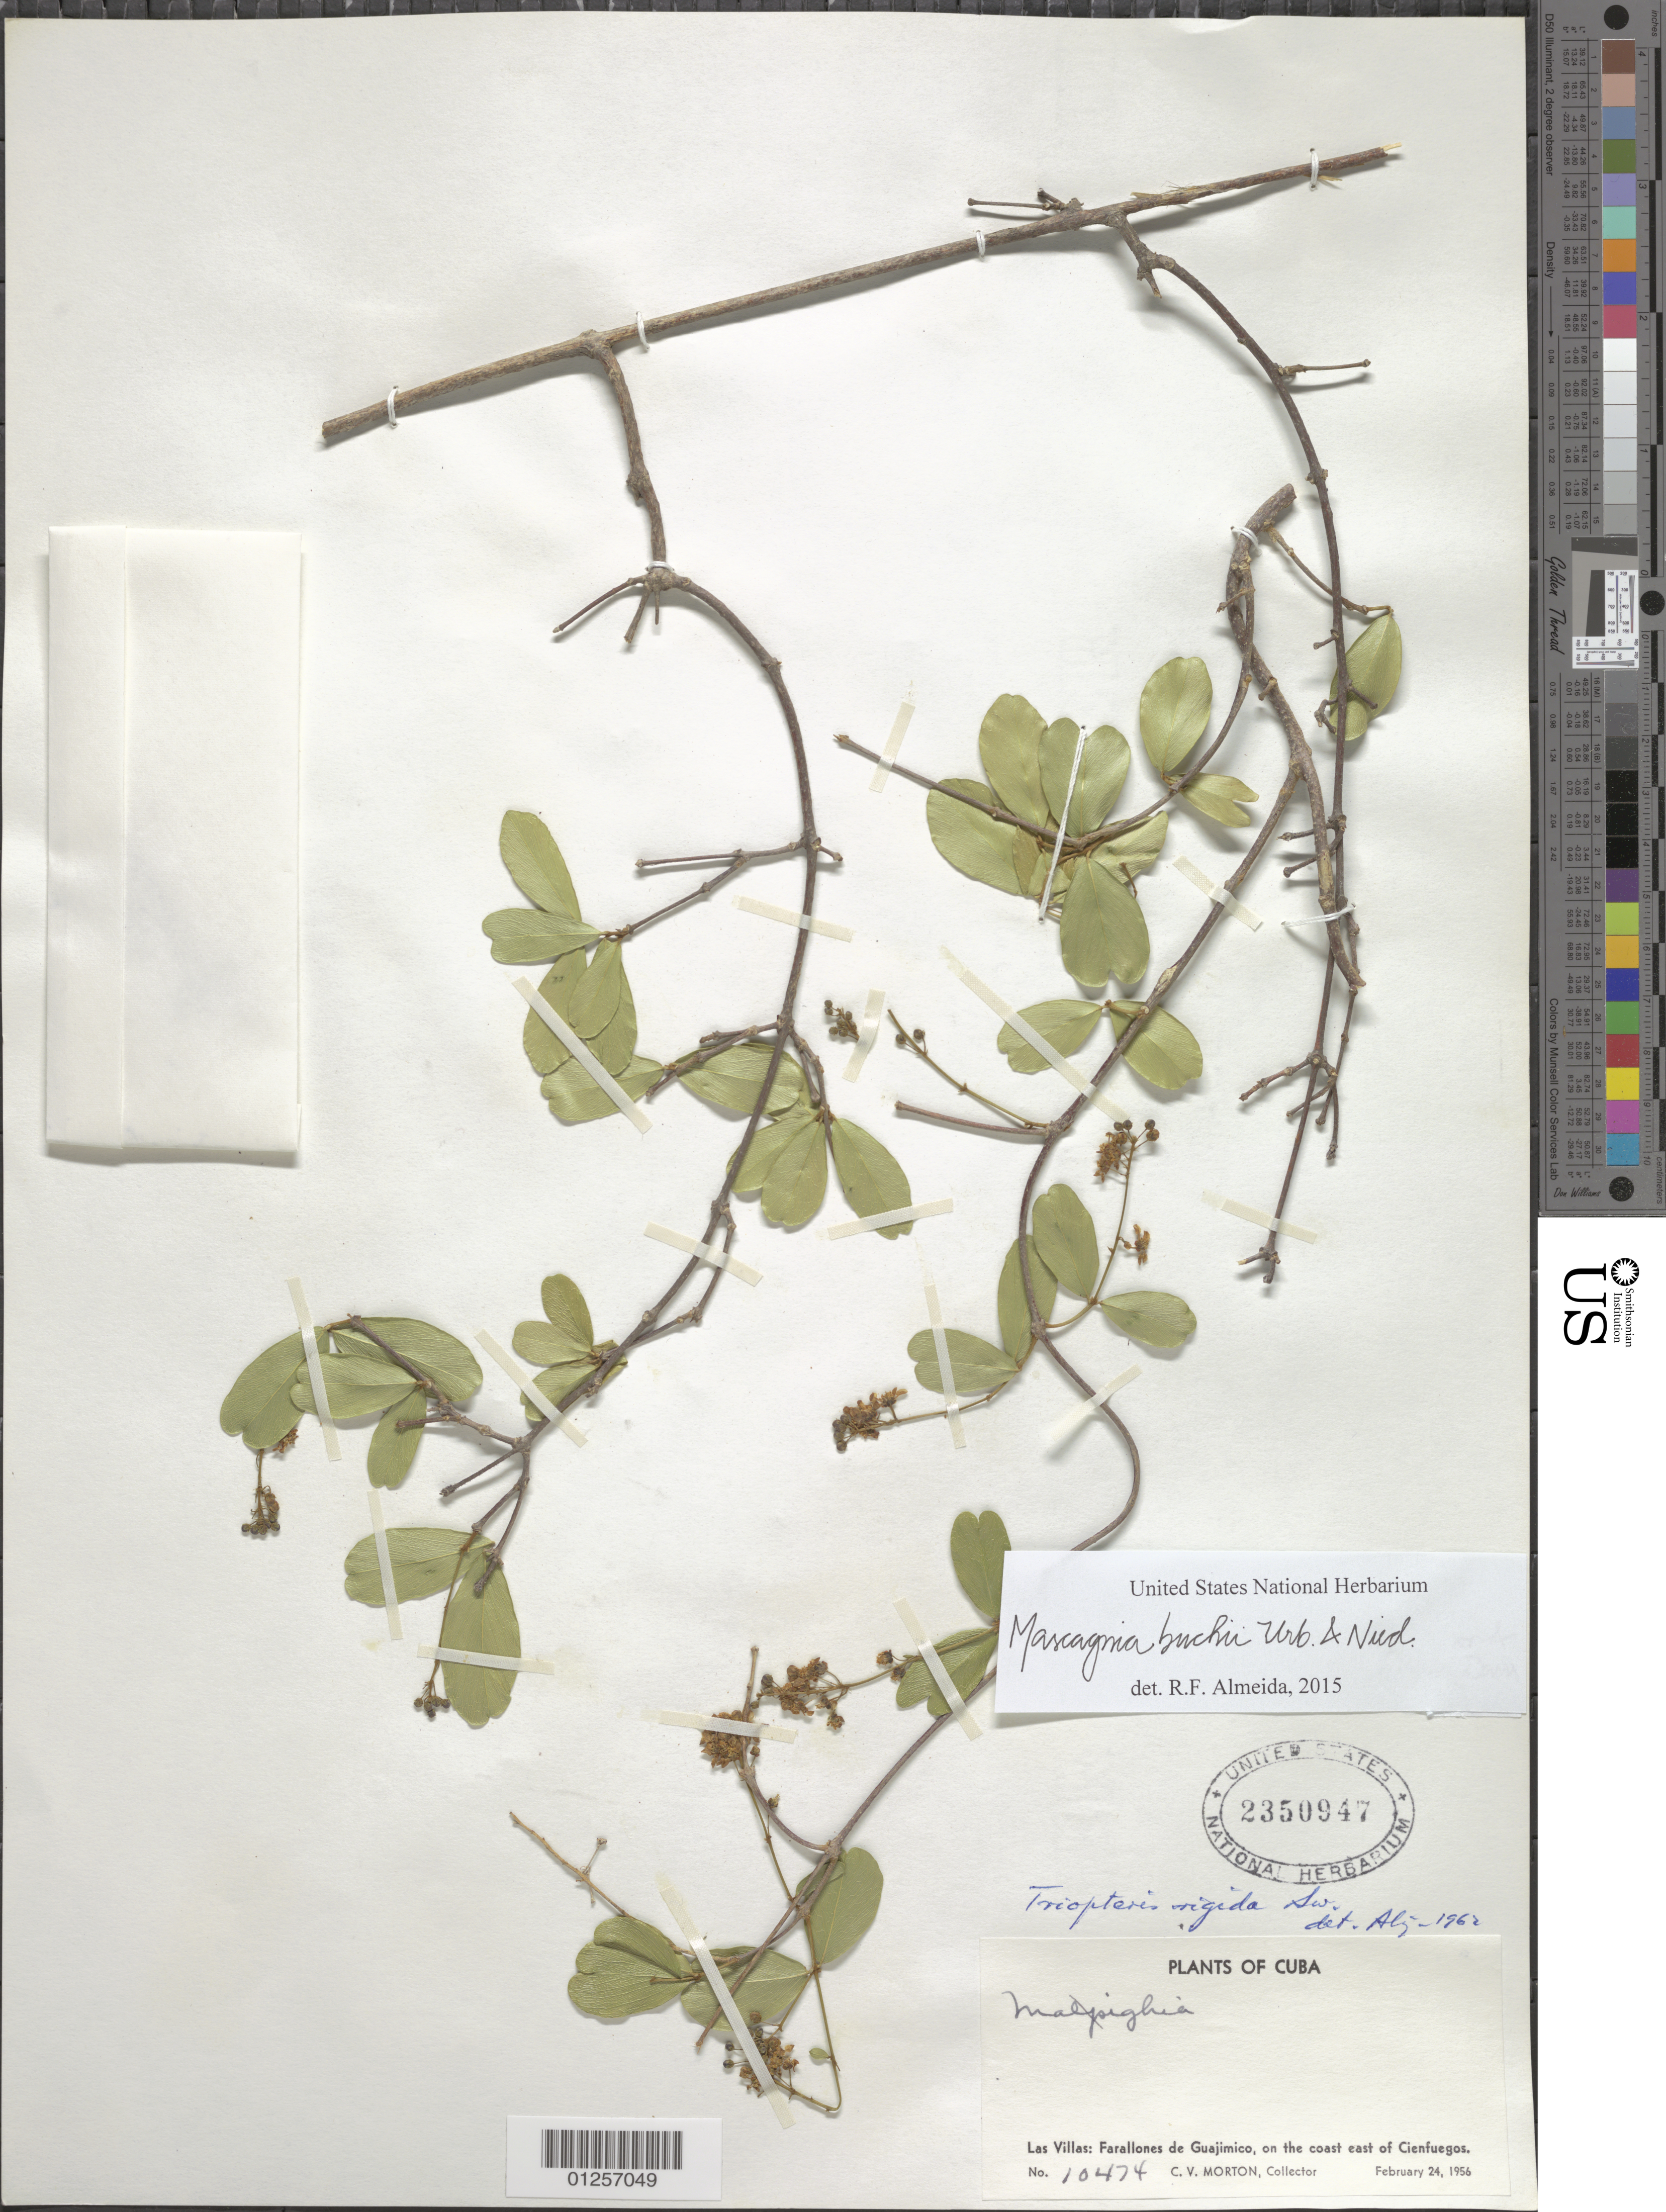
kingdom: Plantae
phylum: Tracheophyta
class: Magnoliopsida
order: Malpighiales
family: Malpighiaceae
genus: Mascagnia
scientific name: Mascagnia buchii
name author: Urb. & Nied.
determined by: De Almeida, R. F., (HUEFS), Universidade Estadual de Feira de Santana (BRAZIL)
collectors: C. V. Morton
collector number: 10474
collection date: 1956-02-24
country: Cuba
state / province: Las Villas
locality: Farallones de Guajimico, on the coast east of Cienfuegos.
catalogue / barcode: US 2350947